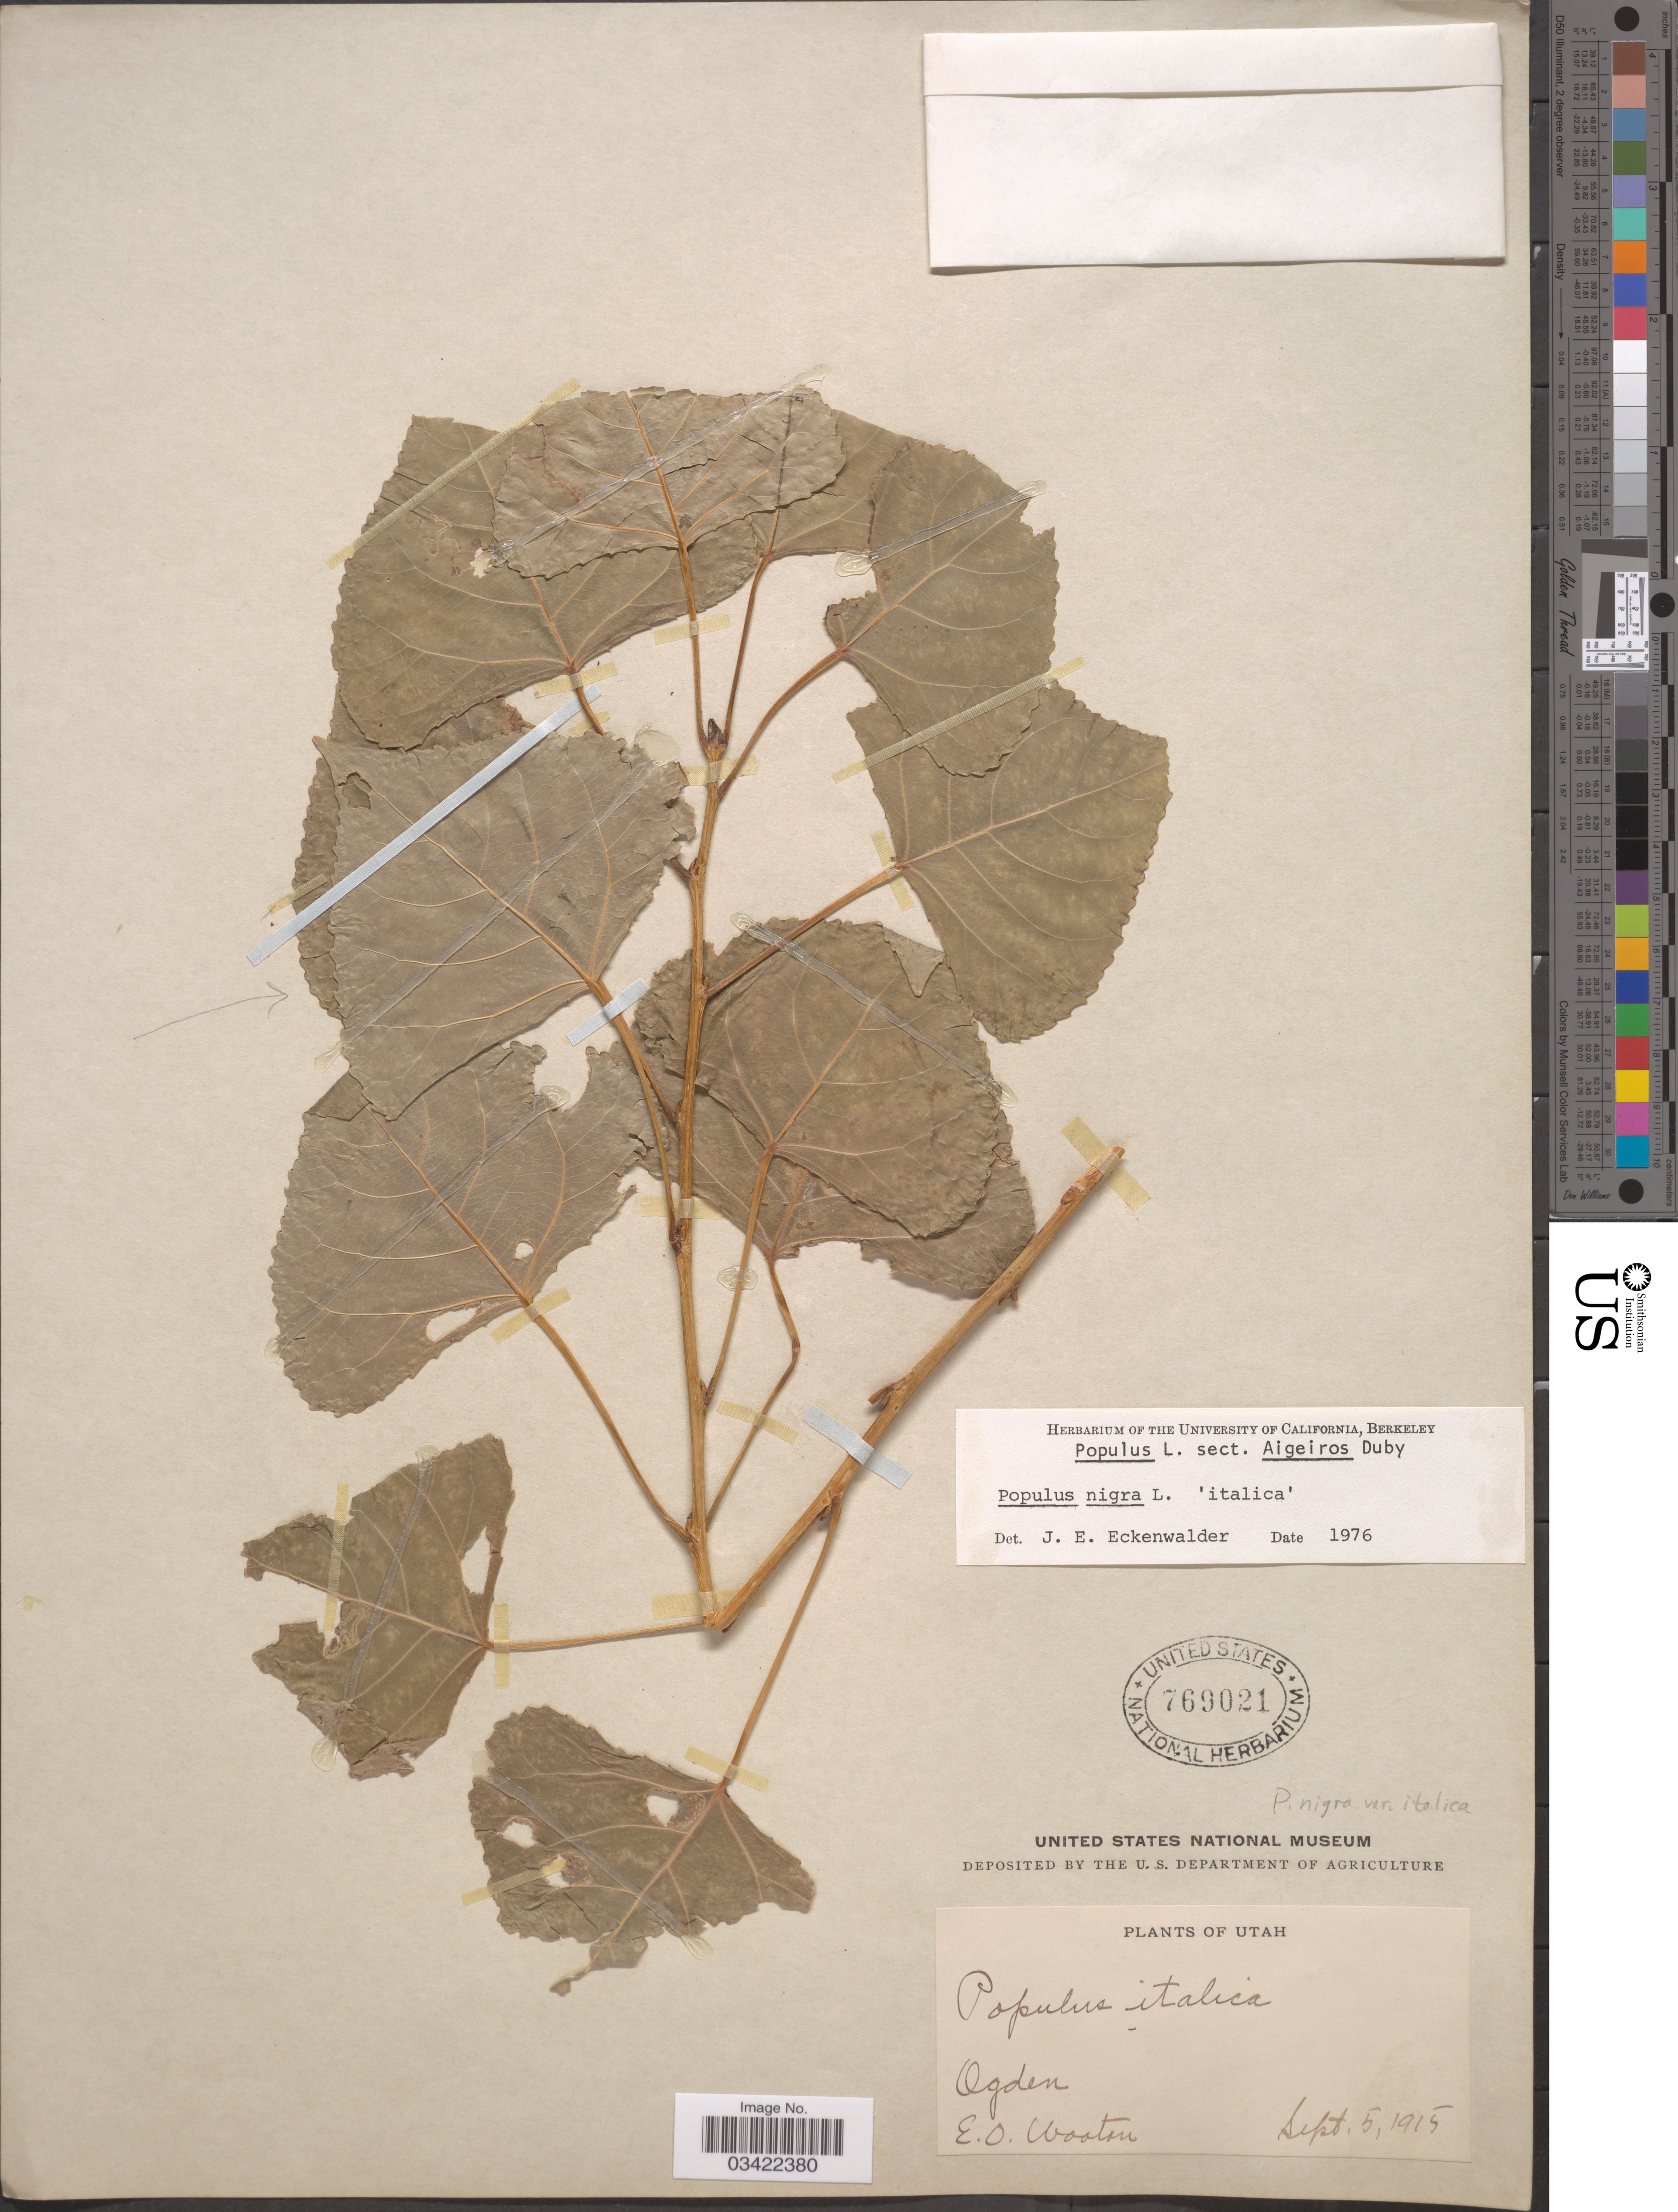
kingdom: Plantae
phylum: Tracheophyta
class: Magnoliopsida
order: Malpighiales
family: Salicaceae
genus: Populus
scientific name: Populus nigra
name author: L.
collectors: E. O. Wooton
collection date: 1915-09-05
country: United States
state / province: Utah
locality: Ogden.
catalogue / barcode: US 769021